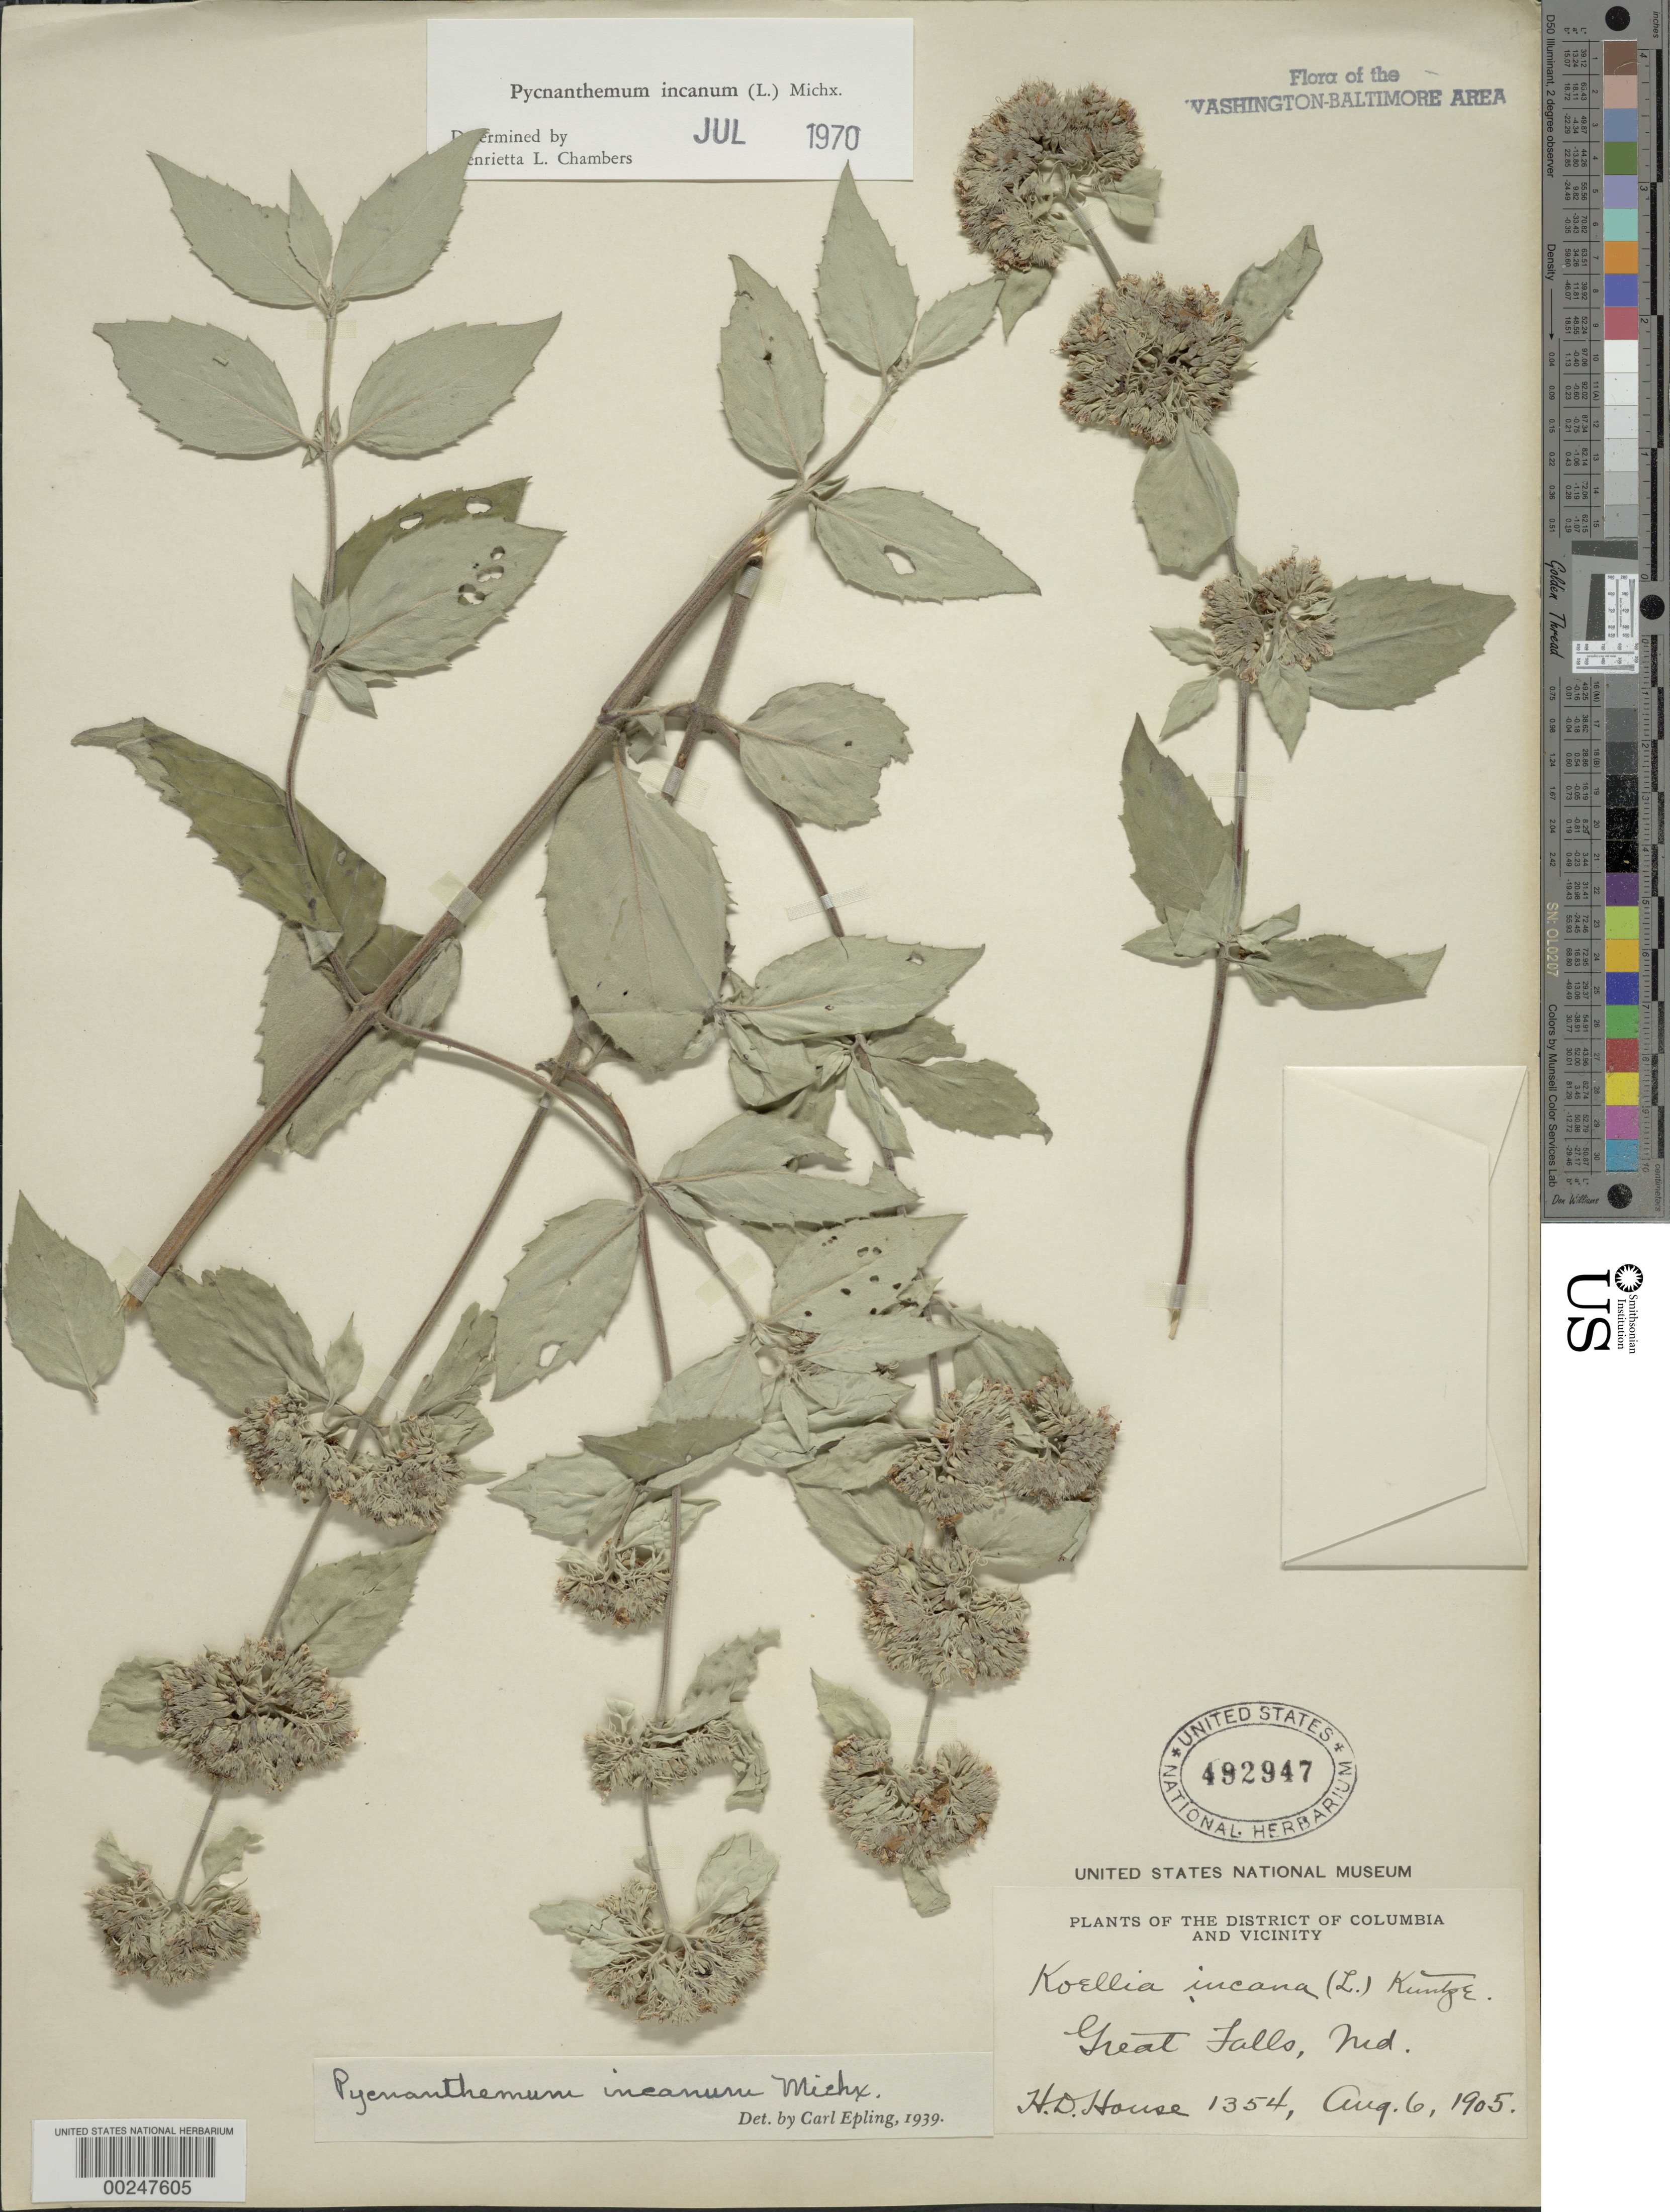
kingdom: Plantae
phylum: Tracheophyta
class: Magnoliopsida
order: Lamiales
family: Lamiaceae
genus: Pycnanthemum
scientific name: Pycnanthemum incanum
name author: (L.) Michx.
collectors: H. D. House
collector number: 1354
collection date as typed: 06 Aug 1905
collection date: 1905-08-06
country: United States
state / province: Maryland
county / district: Montgomery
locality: Great Falls C. & O. Canal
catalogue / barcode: US 492947